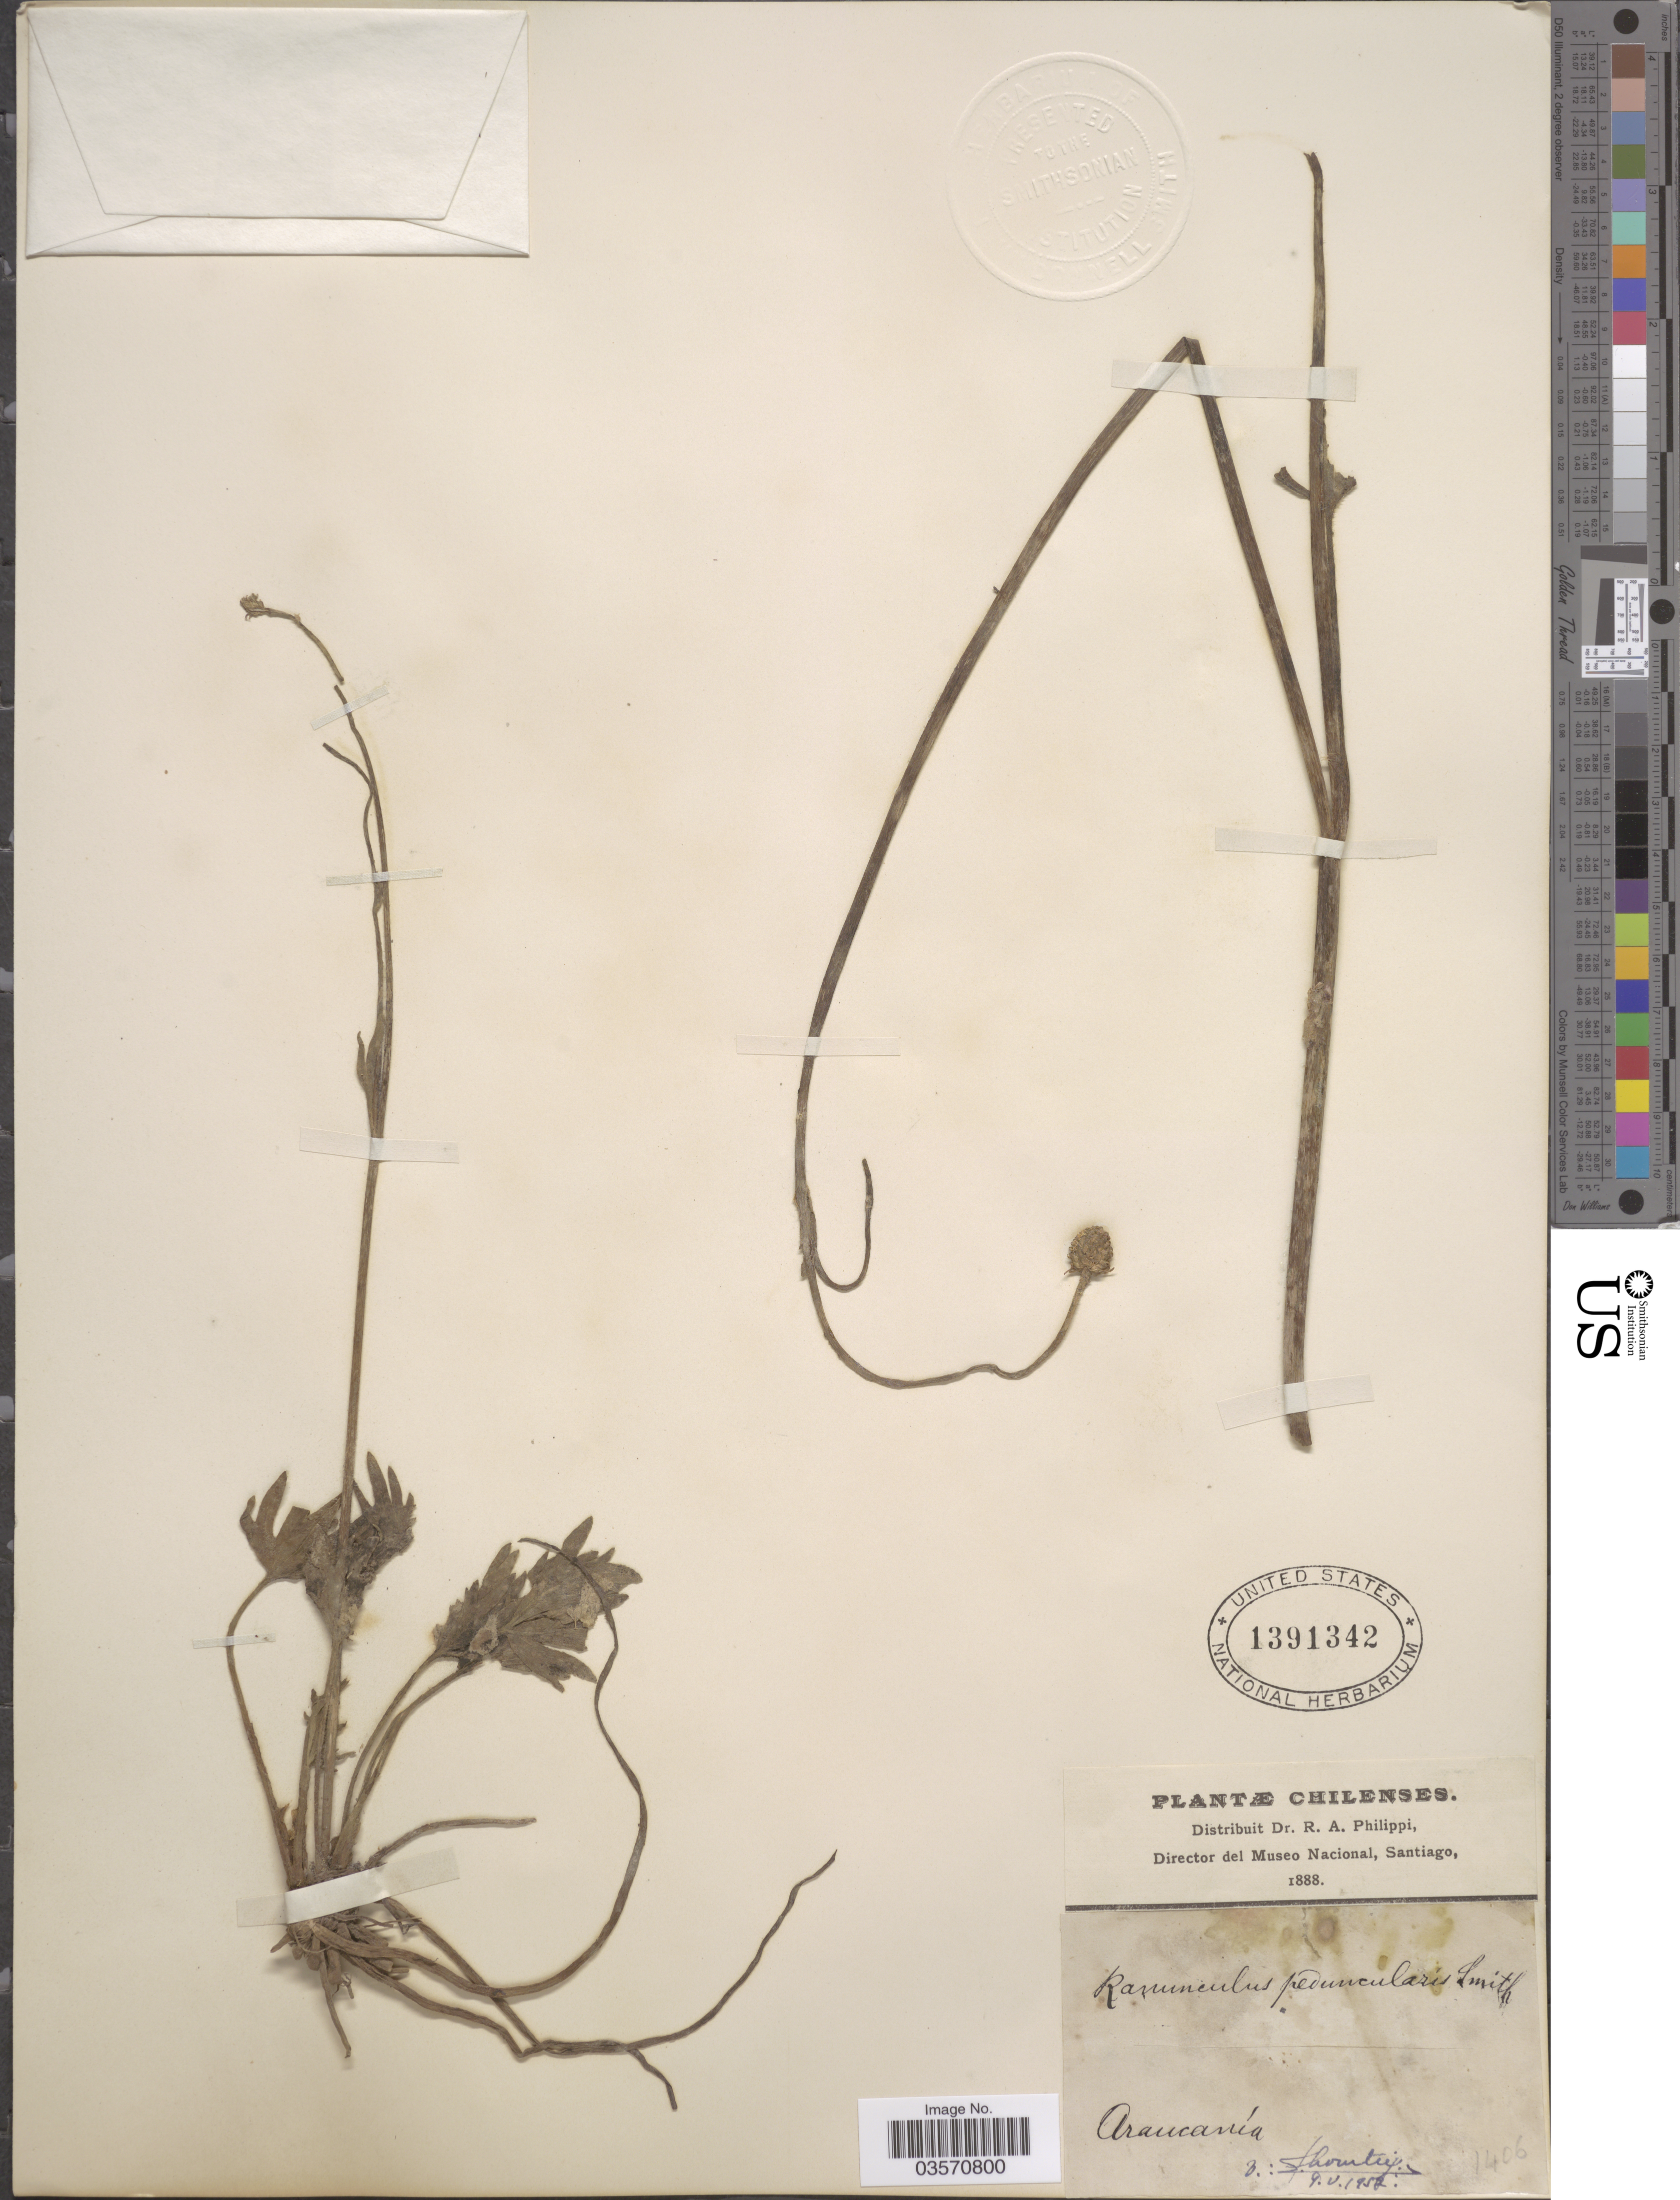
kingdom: Plantae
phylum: Tracheophyta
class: Magnoliopsida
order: Ranunculales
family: Ranunculaceae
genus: Ranunculus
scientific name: Ranunculus peduncularis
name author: Sm.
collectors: ex. herb. R.A. Philippi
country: Chile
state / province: Araucanía (IX)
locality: Araucanía.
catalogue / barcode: US 1391342